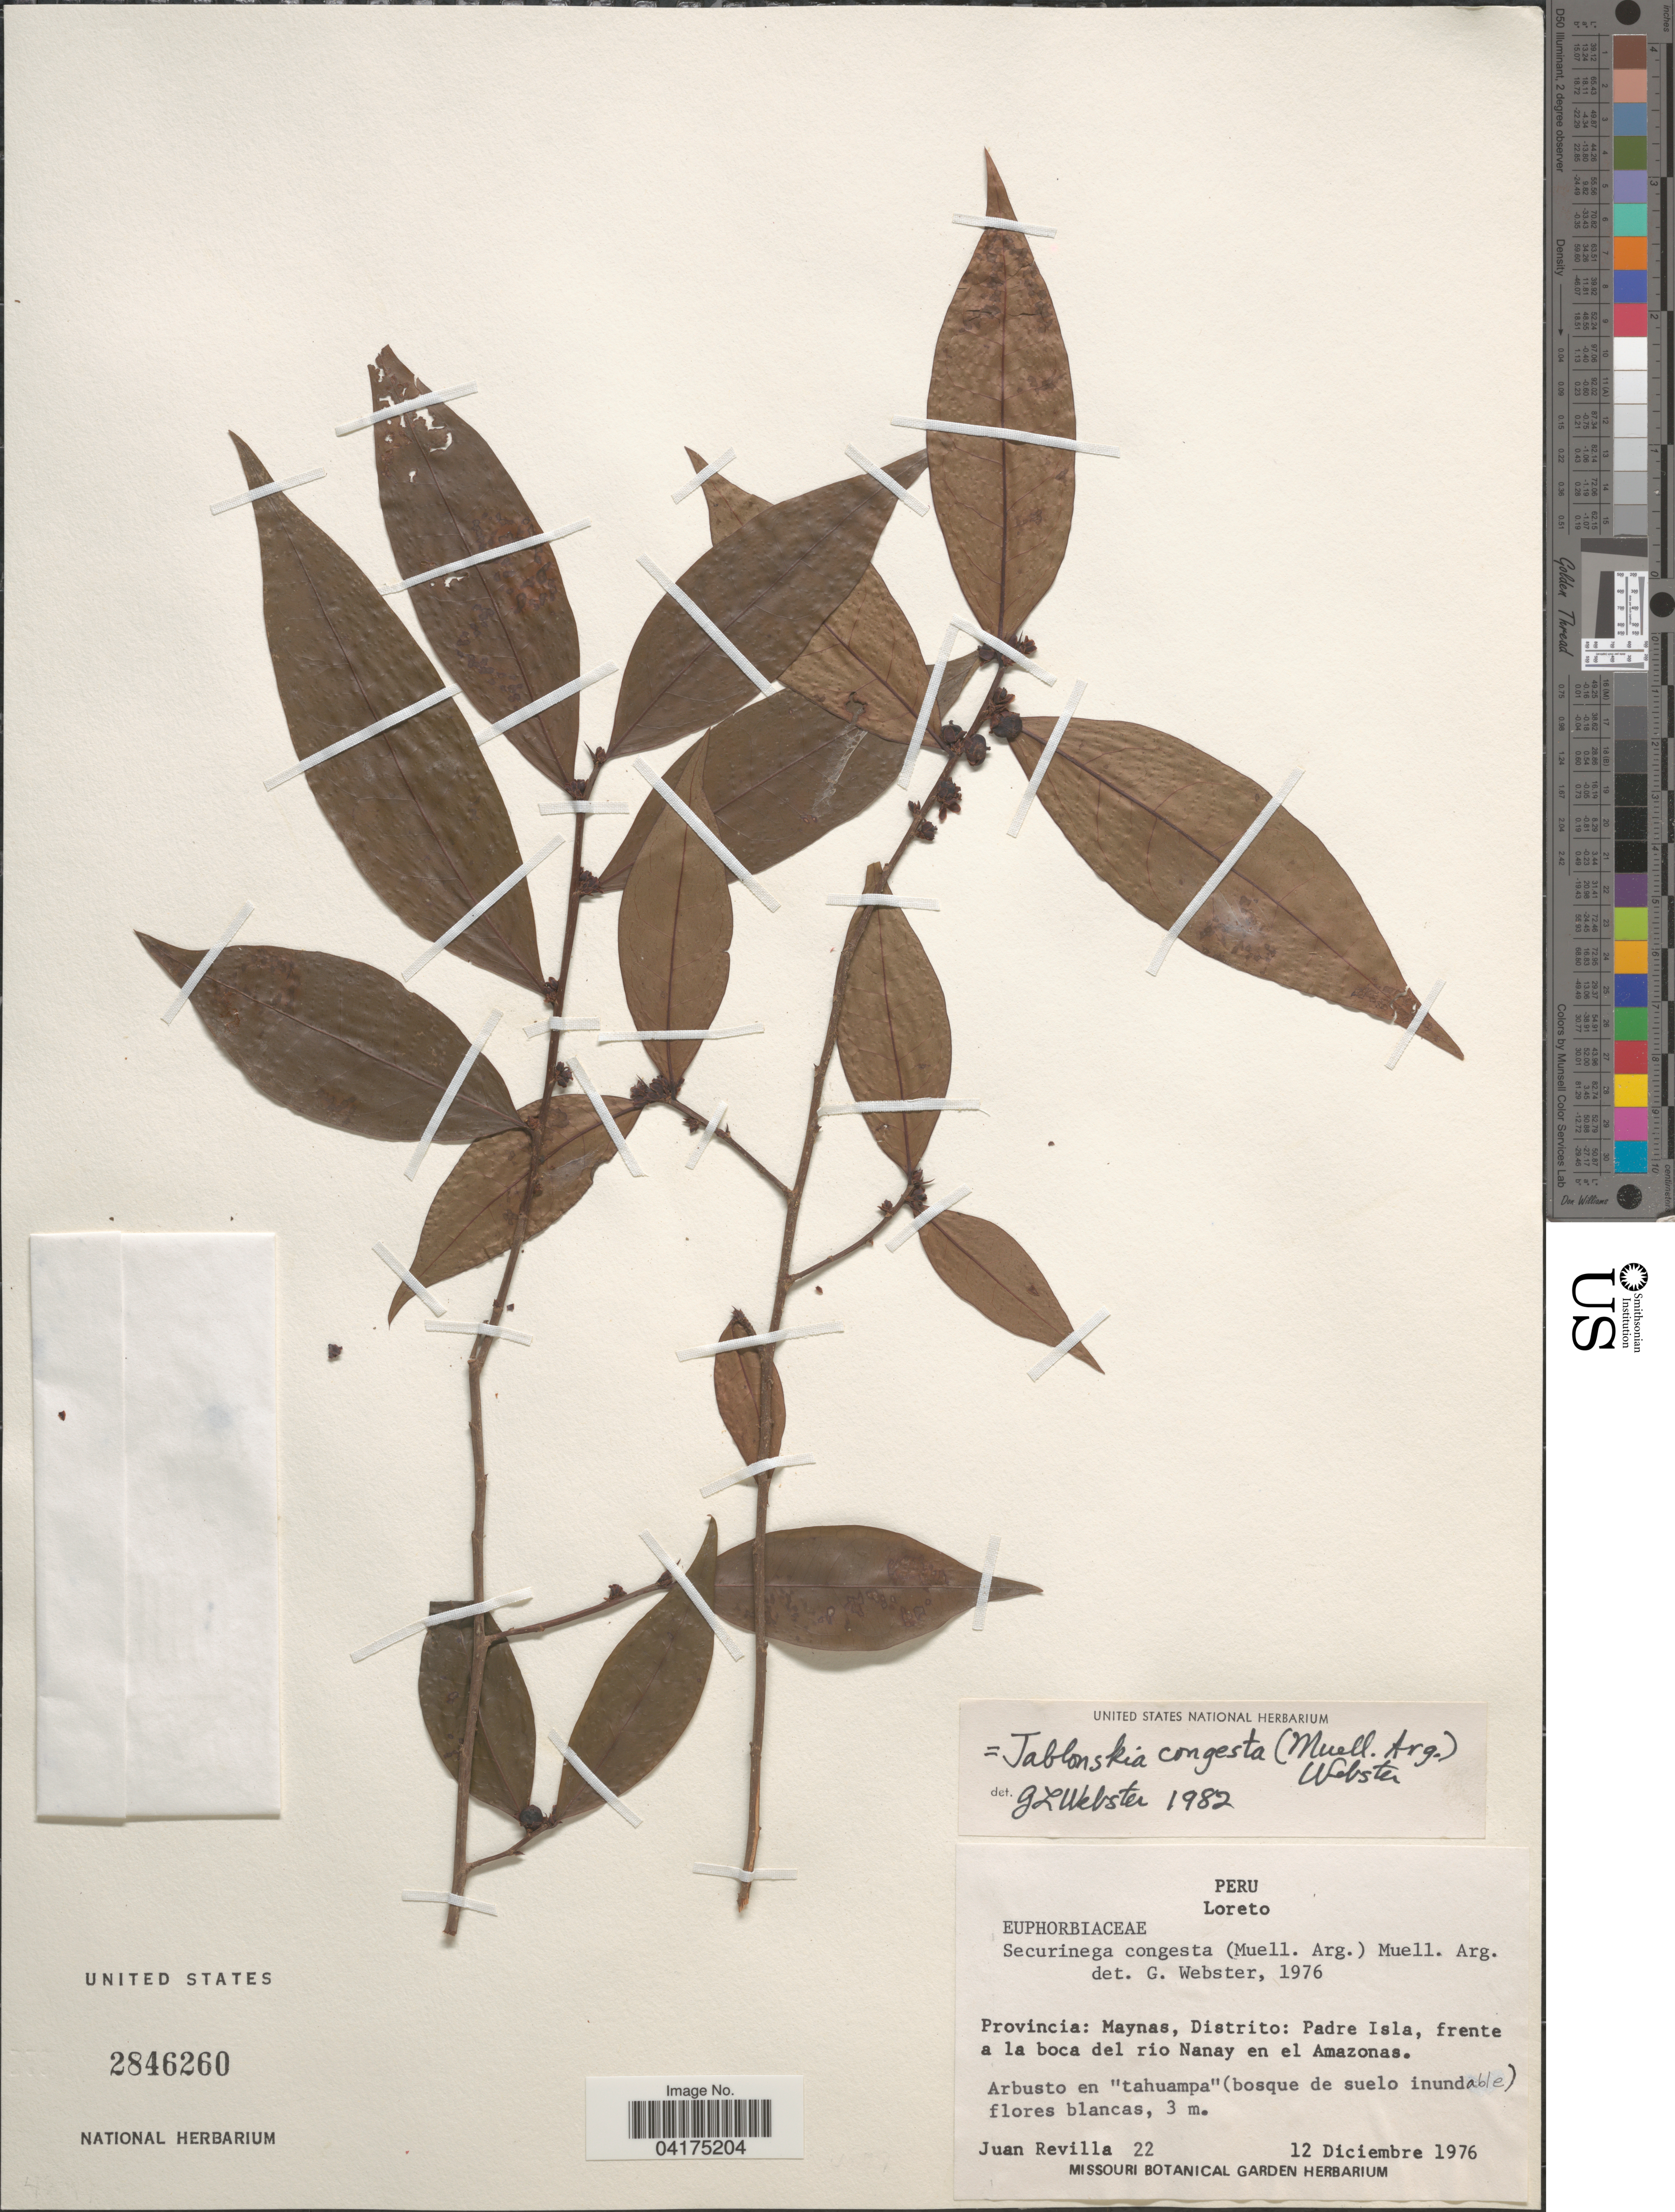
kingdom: Plantae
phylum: Tracheophyta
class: Magnoliopsida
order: Malpighiales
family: Phyllanthaceae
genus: Jablonskia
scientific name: Jablonskia congesta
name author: (Benth. ex Müll. Arg.) G.L. Webster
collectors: J. Revilla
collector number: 22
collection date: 1976-12-12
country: Peru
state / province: Loreto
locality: Provincia: Maynas, Distrito: Padre Isla, frente a la boca del rio Nanay en el Amazonas.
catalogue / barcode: US 2846260